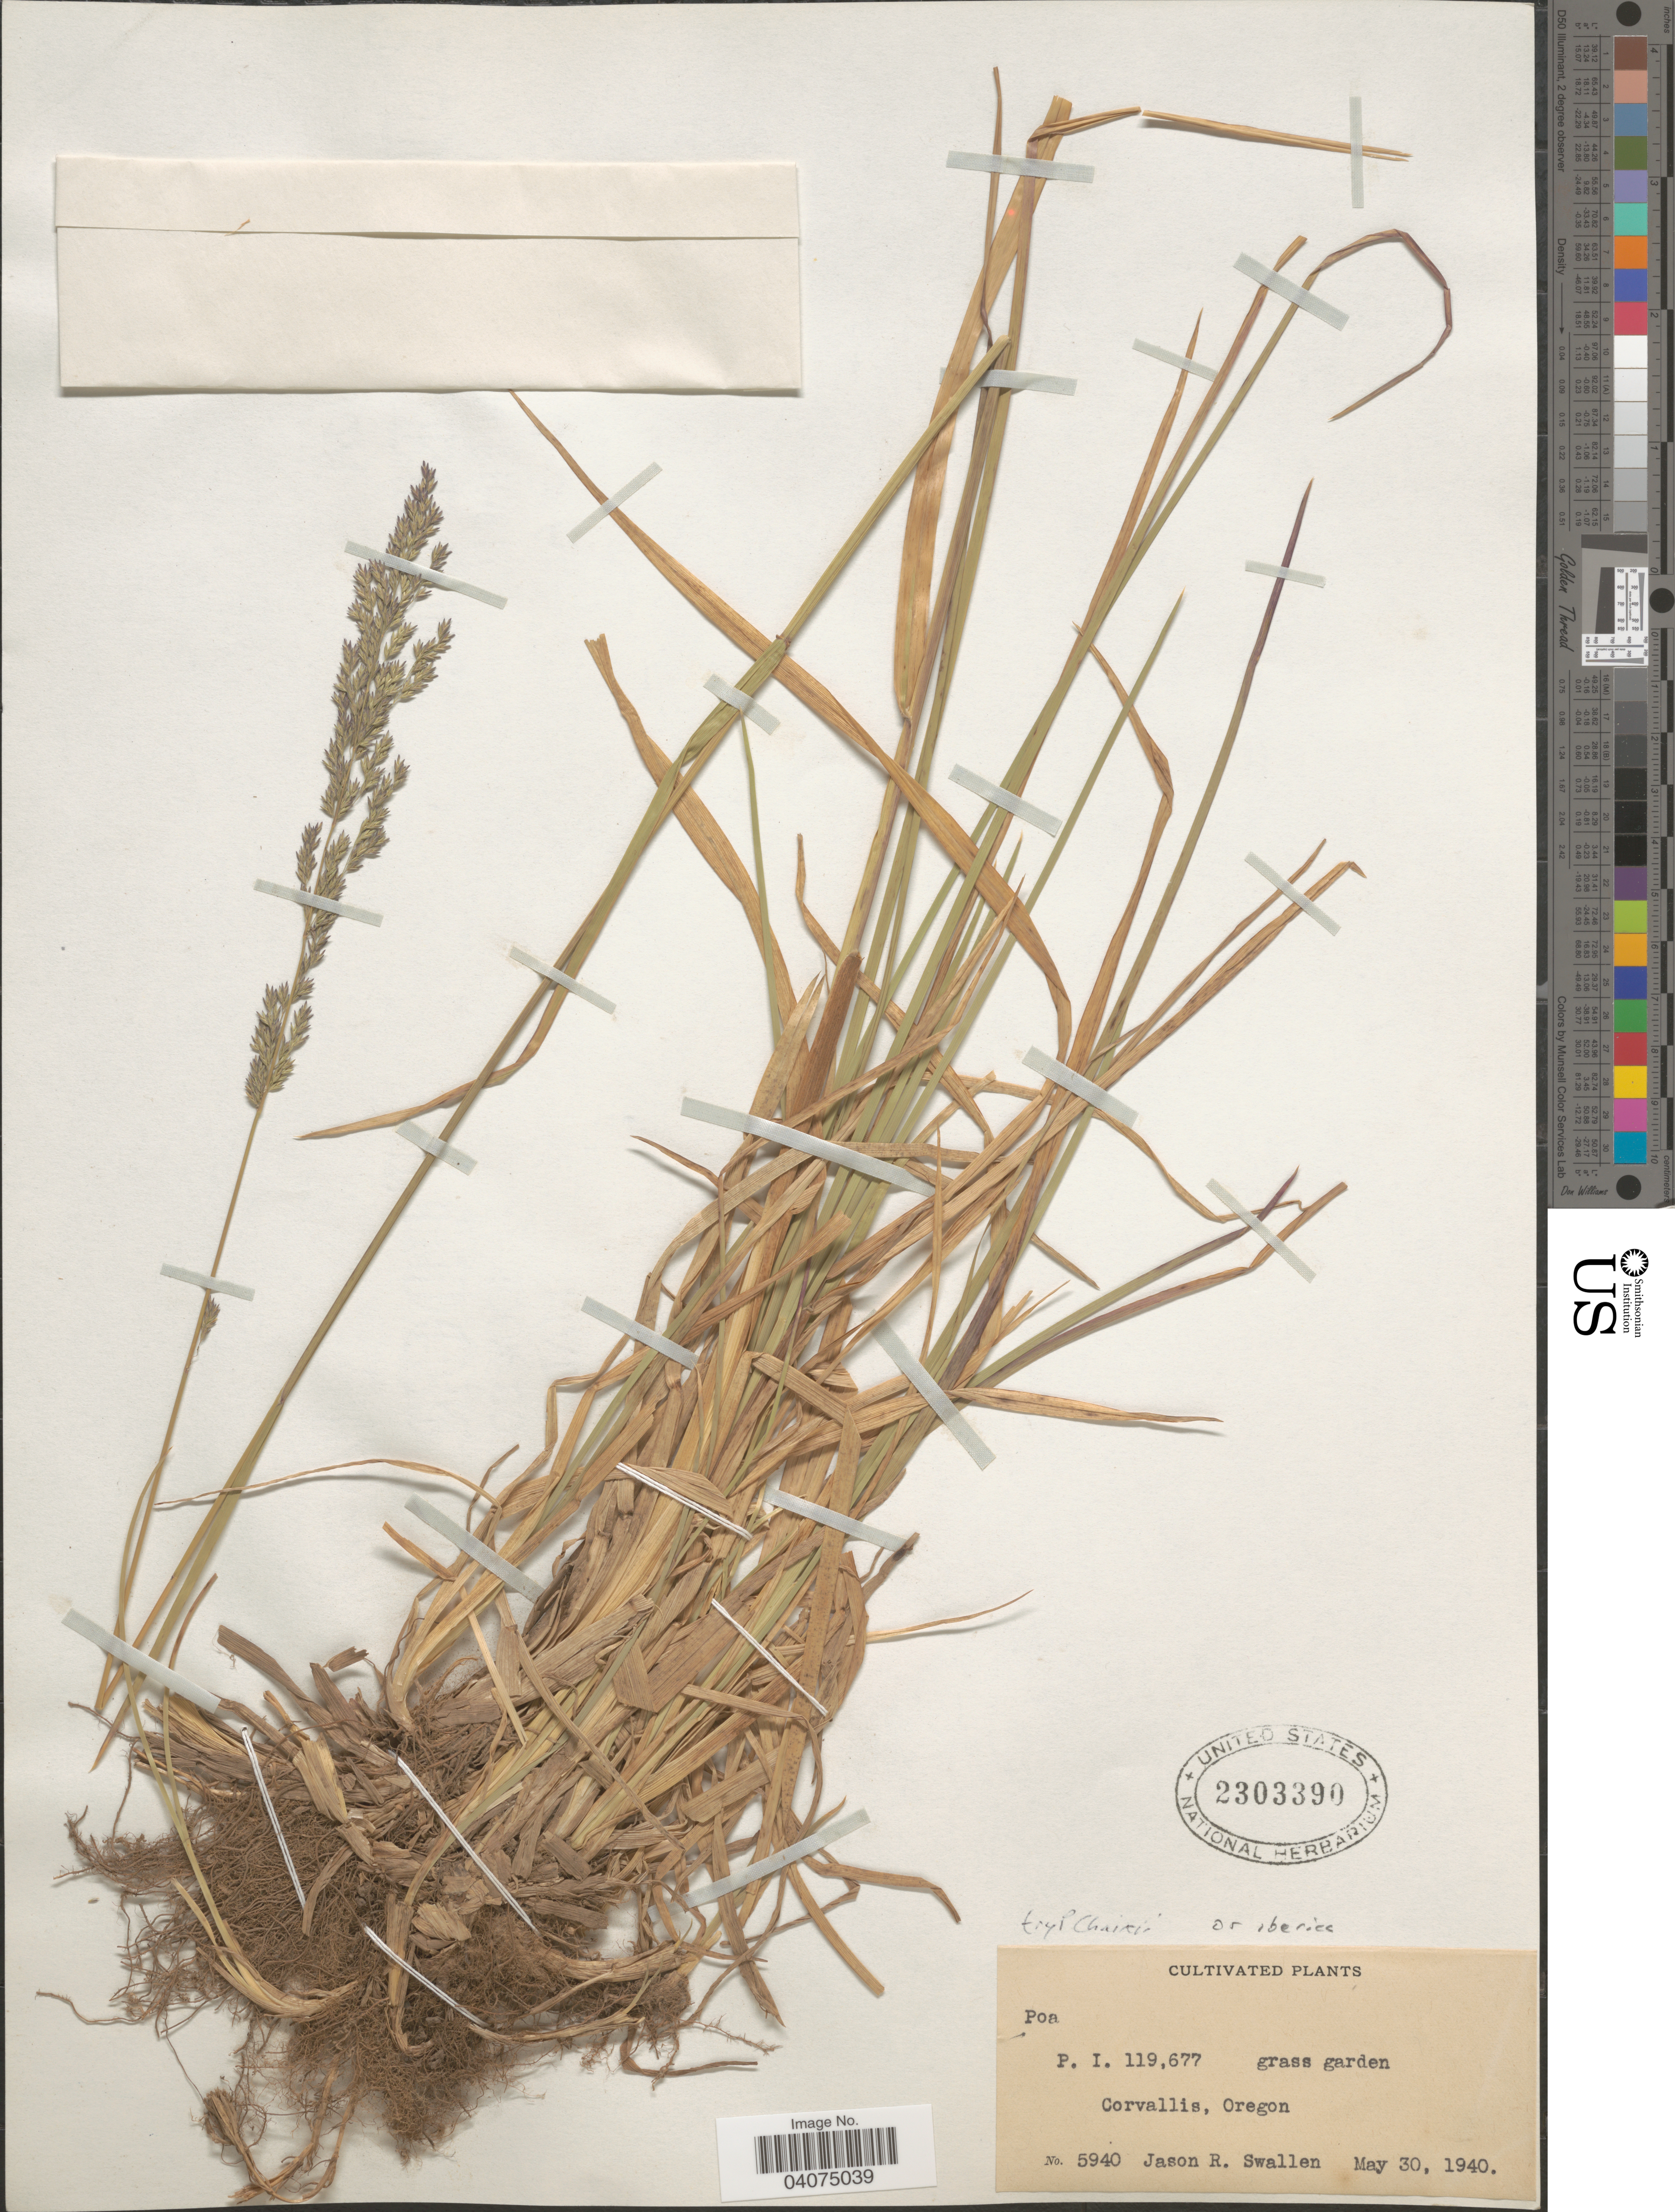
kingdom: Plantae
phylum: Tracheophyta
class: Liliopsida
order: Poales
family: Poaceae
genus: Poa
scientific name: Poa sp.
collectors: J. R. Swallen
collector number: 5940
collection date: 1940-05-30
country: United States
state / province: Oregon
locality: Grass garden, Corvallis.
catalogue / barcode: US 2303390